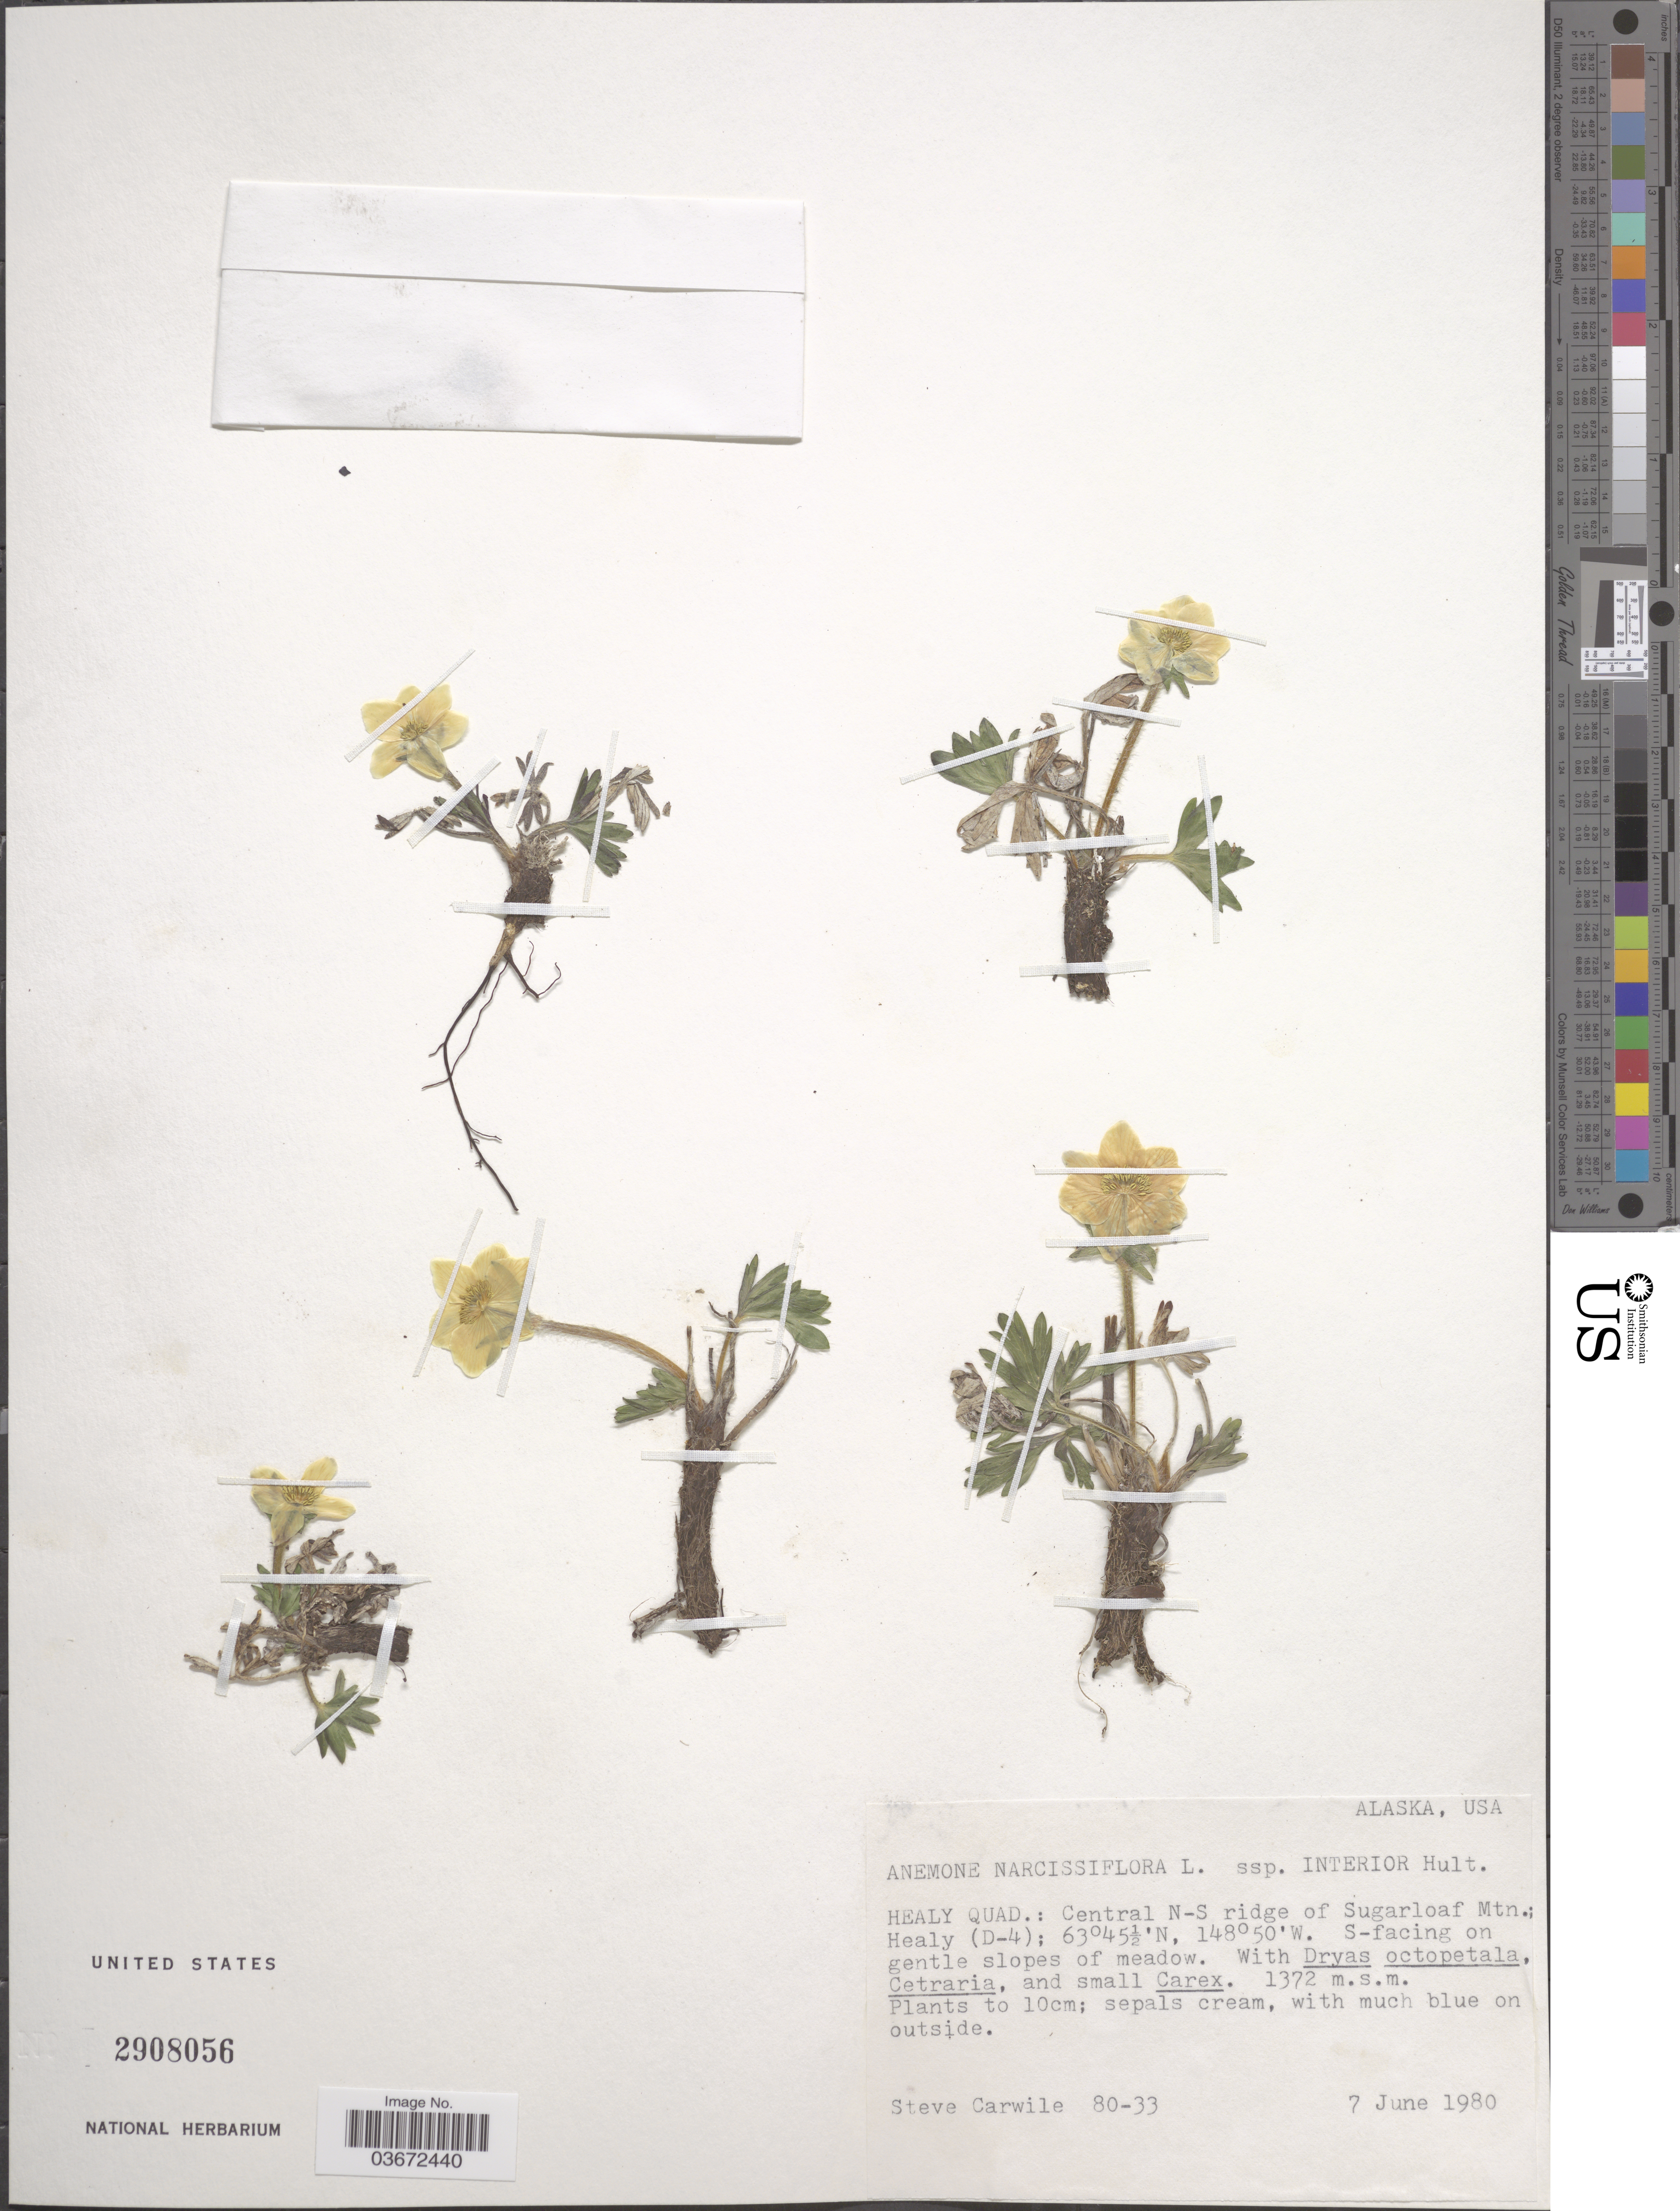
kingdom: Plantae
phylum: Tracheophyta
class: Magnoliopsida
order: Ranunculales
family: Ranunculaceae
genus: Anemone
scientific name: Anemone narcissiflora var. interior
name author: (Hultén) B. Boivin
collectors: S. Carwile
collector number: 80-33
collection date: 1980-06-07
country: United States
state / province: Alaska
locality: Healy Quad.: Central N-S ridge of Sugarloaf Mtn.; Healy (D-4). S-facing on gentle slopes of meadow.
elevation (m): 1372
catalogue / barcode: US 2908056